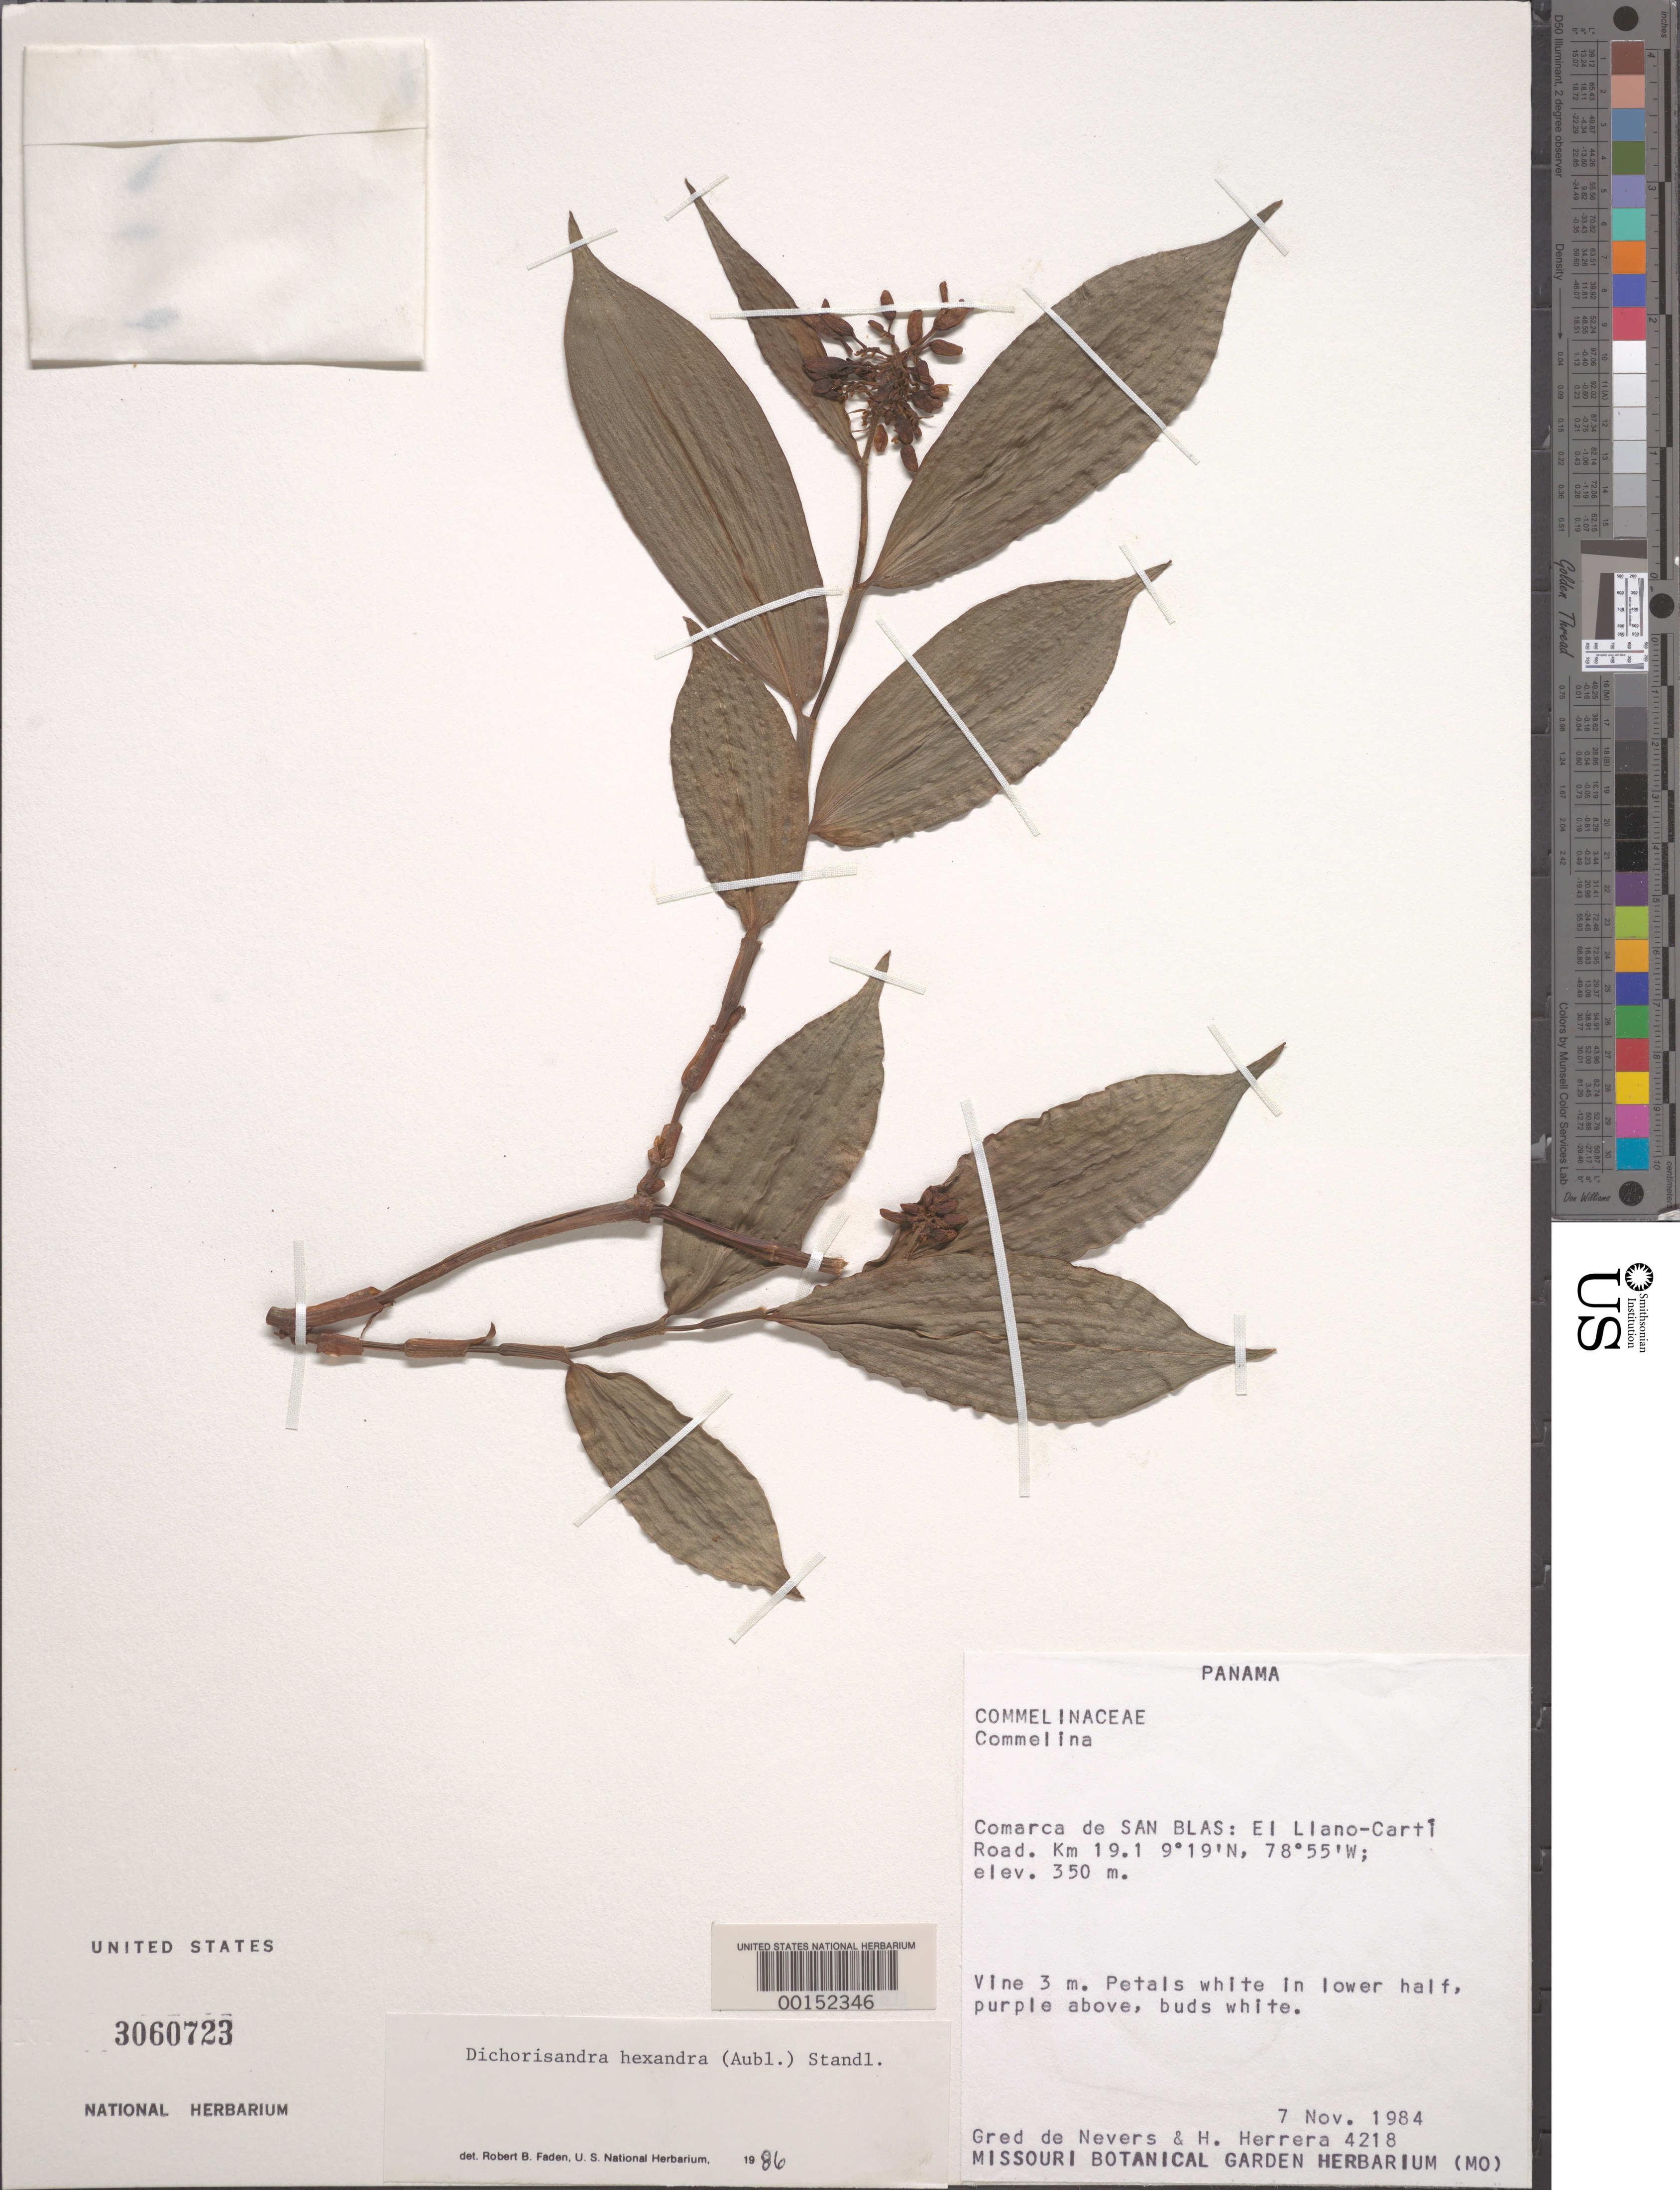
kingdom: Plantae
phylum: Tracheophyta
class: Liliopsida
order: Commelinales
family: Commelinaceae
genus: Dichorisandra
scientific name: Dichorisandra hexandra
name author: (Aubl.) Standl.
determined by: Faden, Robert B., (US), Smithsonian Institution - National Museum of Natural History (UNITED STATES)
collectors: G. C. de Nevers & H. Herrera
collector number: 4218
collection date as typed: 07 Nov 1984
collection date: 1984-11-07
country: Mexico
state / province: Nayarit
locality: El llano carti rd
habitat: Roadside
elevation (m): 350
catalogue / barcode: US 3060723